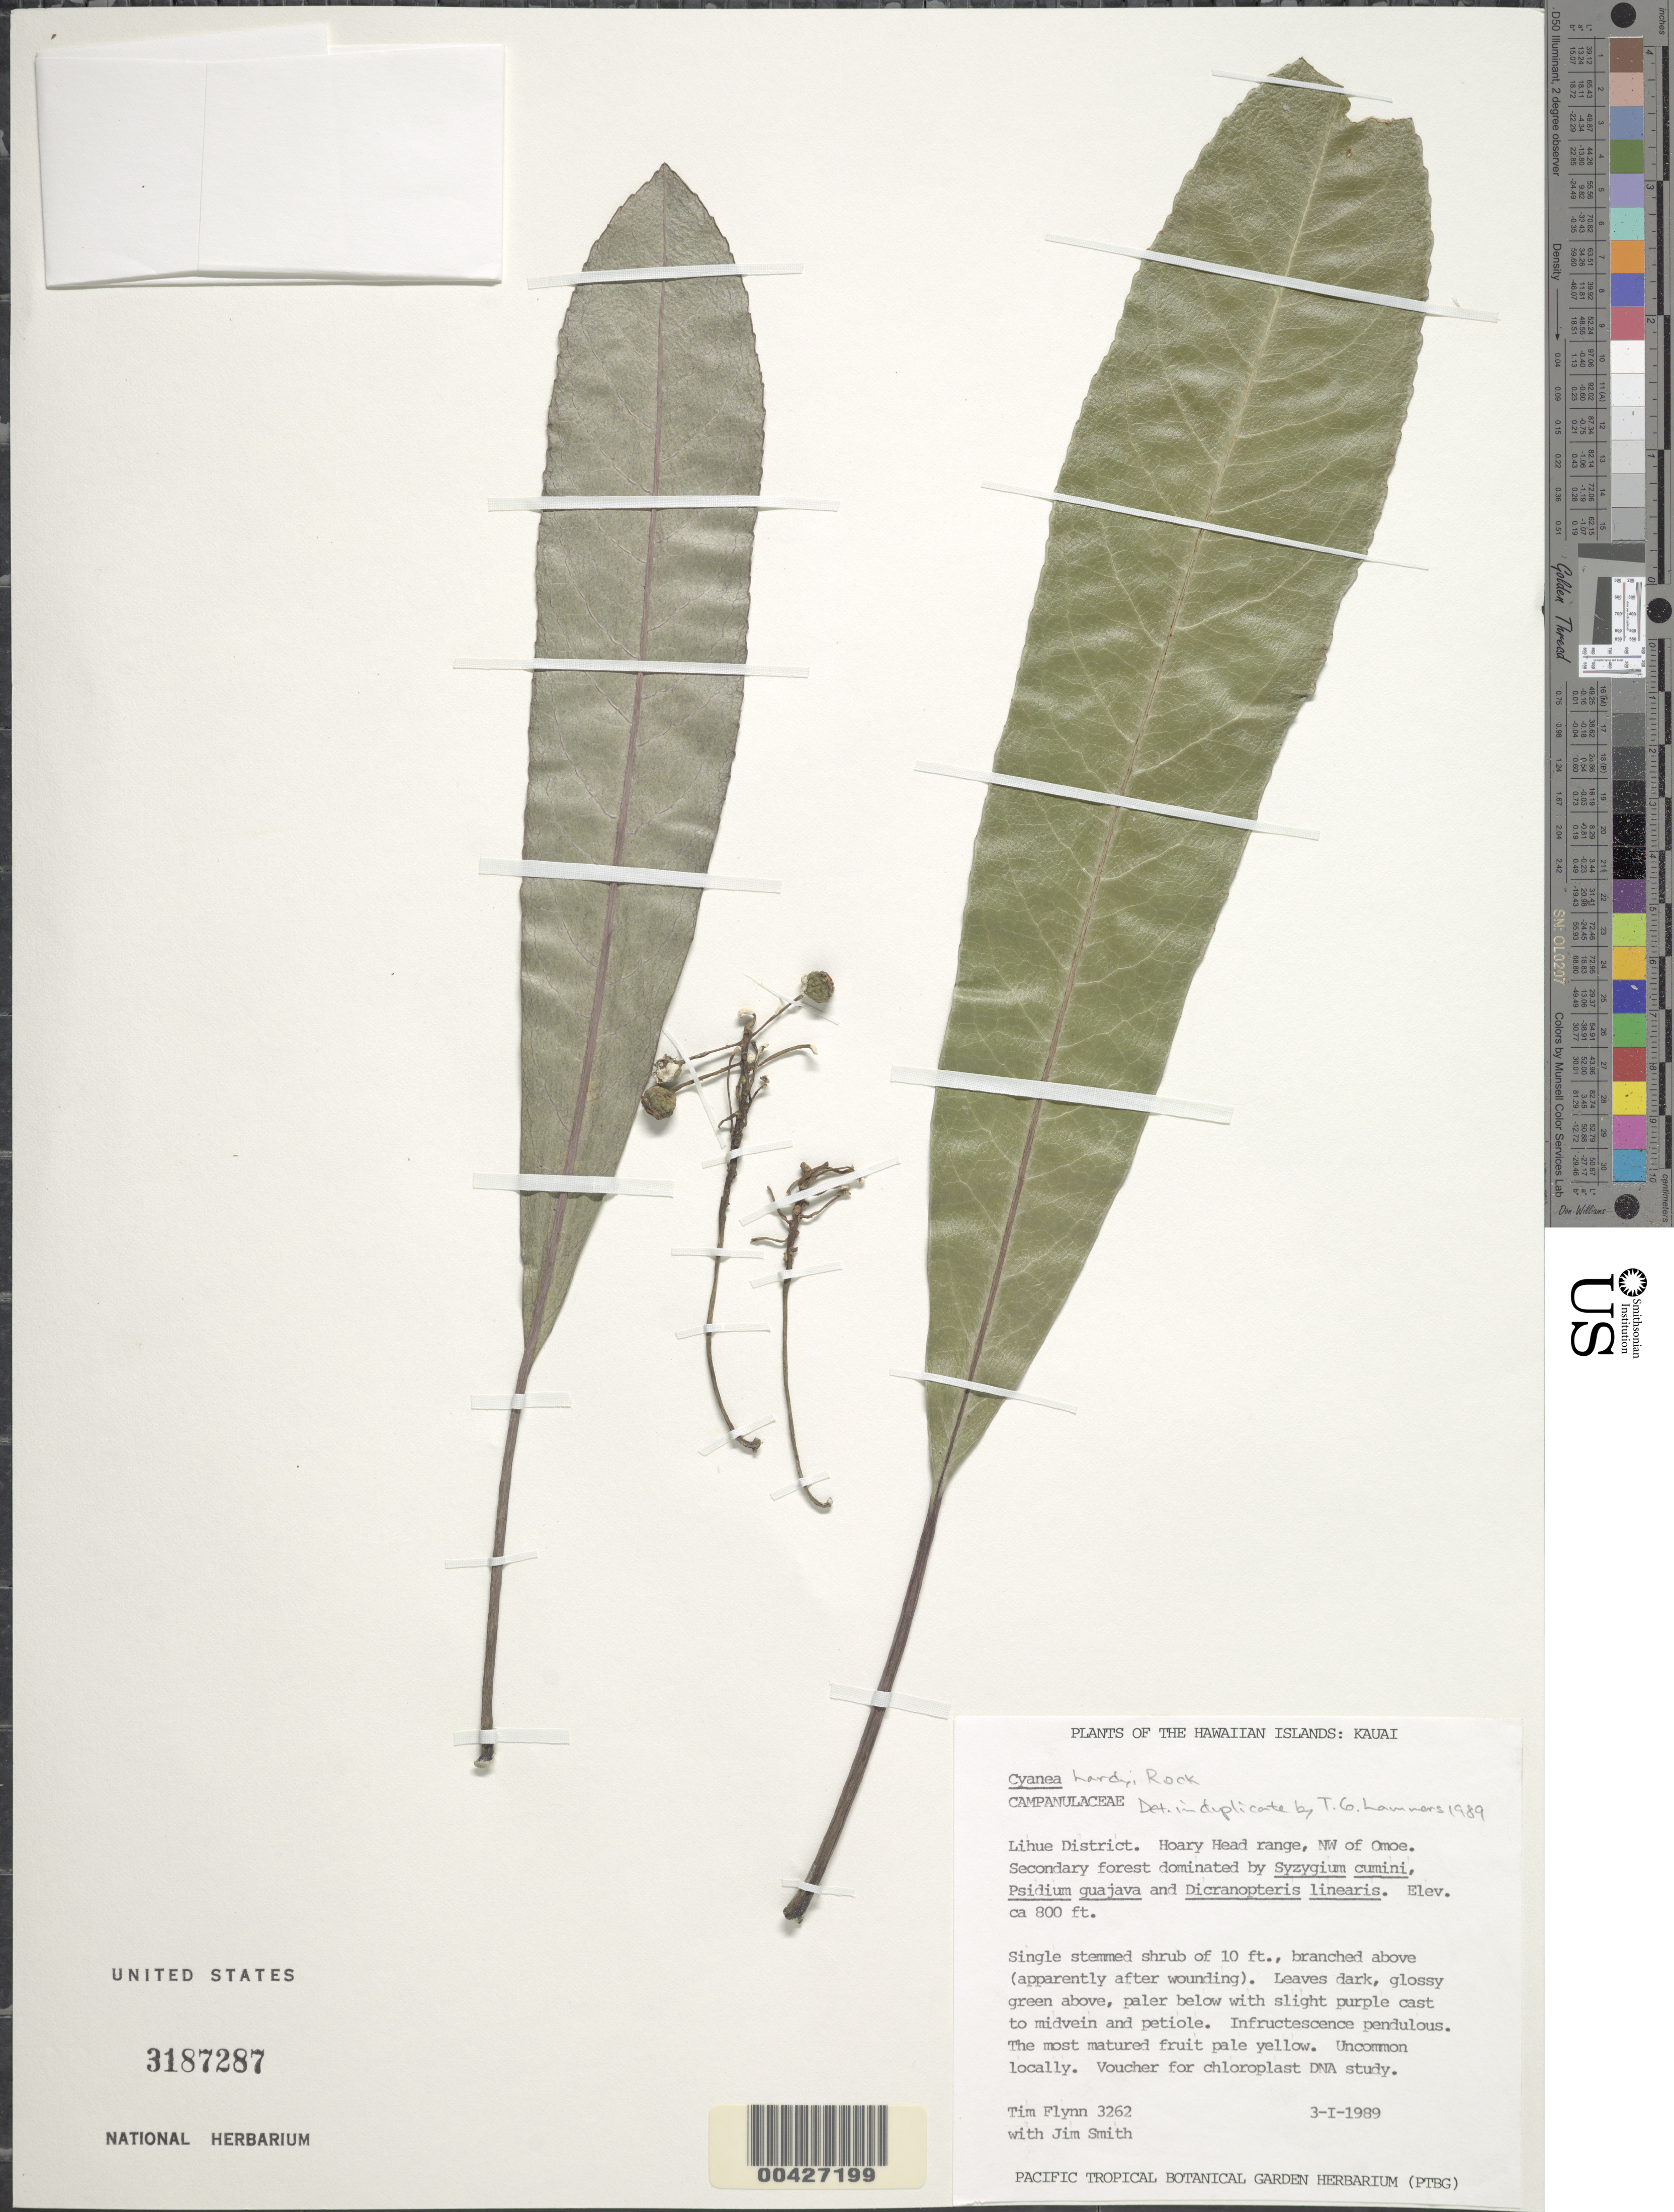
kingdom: Plantae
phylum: Tracheophyta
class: Magnoliopsida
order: Asterales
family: Campanulaceae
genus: Cyanea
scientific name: Cyanea hardyi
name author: Rock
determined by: Lammera, T. G.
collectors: T. W. Flynn & J. Smith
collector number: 3262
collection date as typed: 3 Jan 1989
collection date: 1989-01-03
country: United States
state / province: Hawaii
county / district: Kauai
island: Kaua'i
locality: Lihue District, Hoary Head Range, NW of Omoe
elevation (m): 244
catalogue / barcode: US 3187287